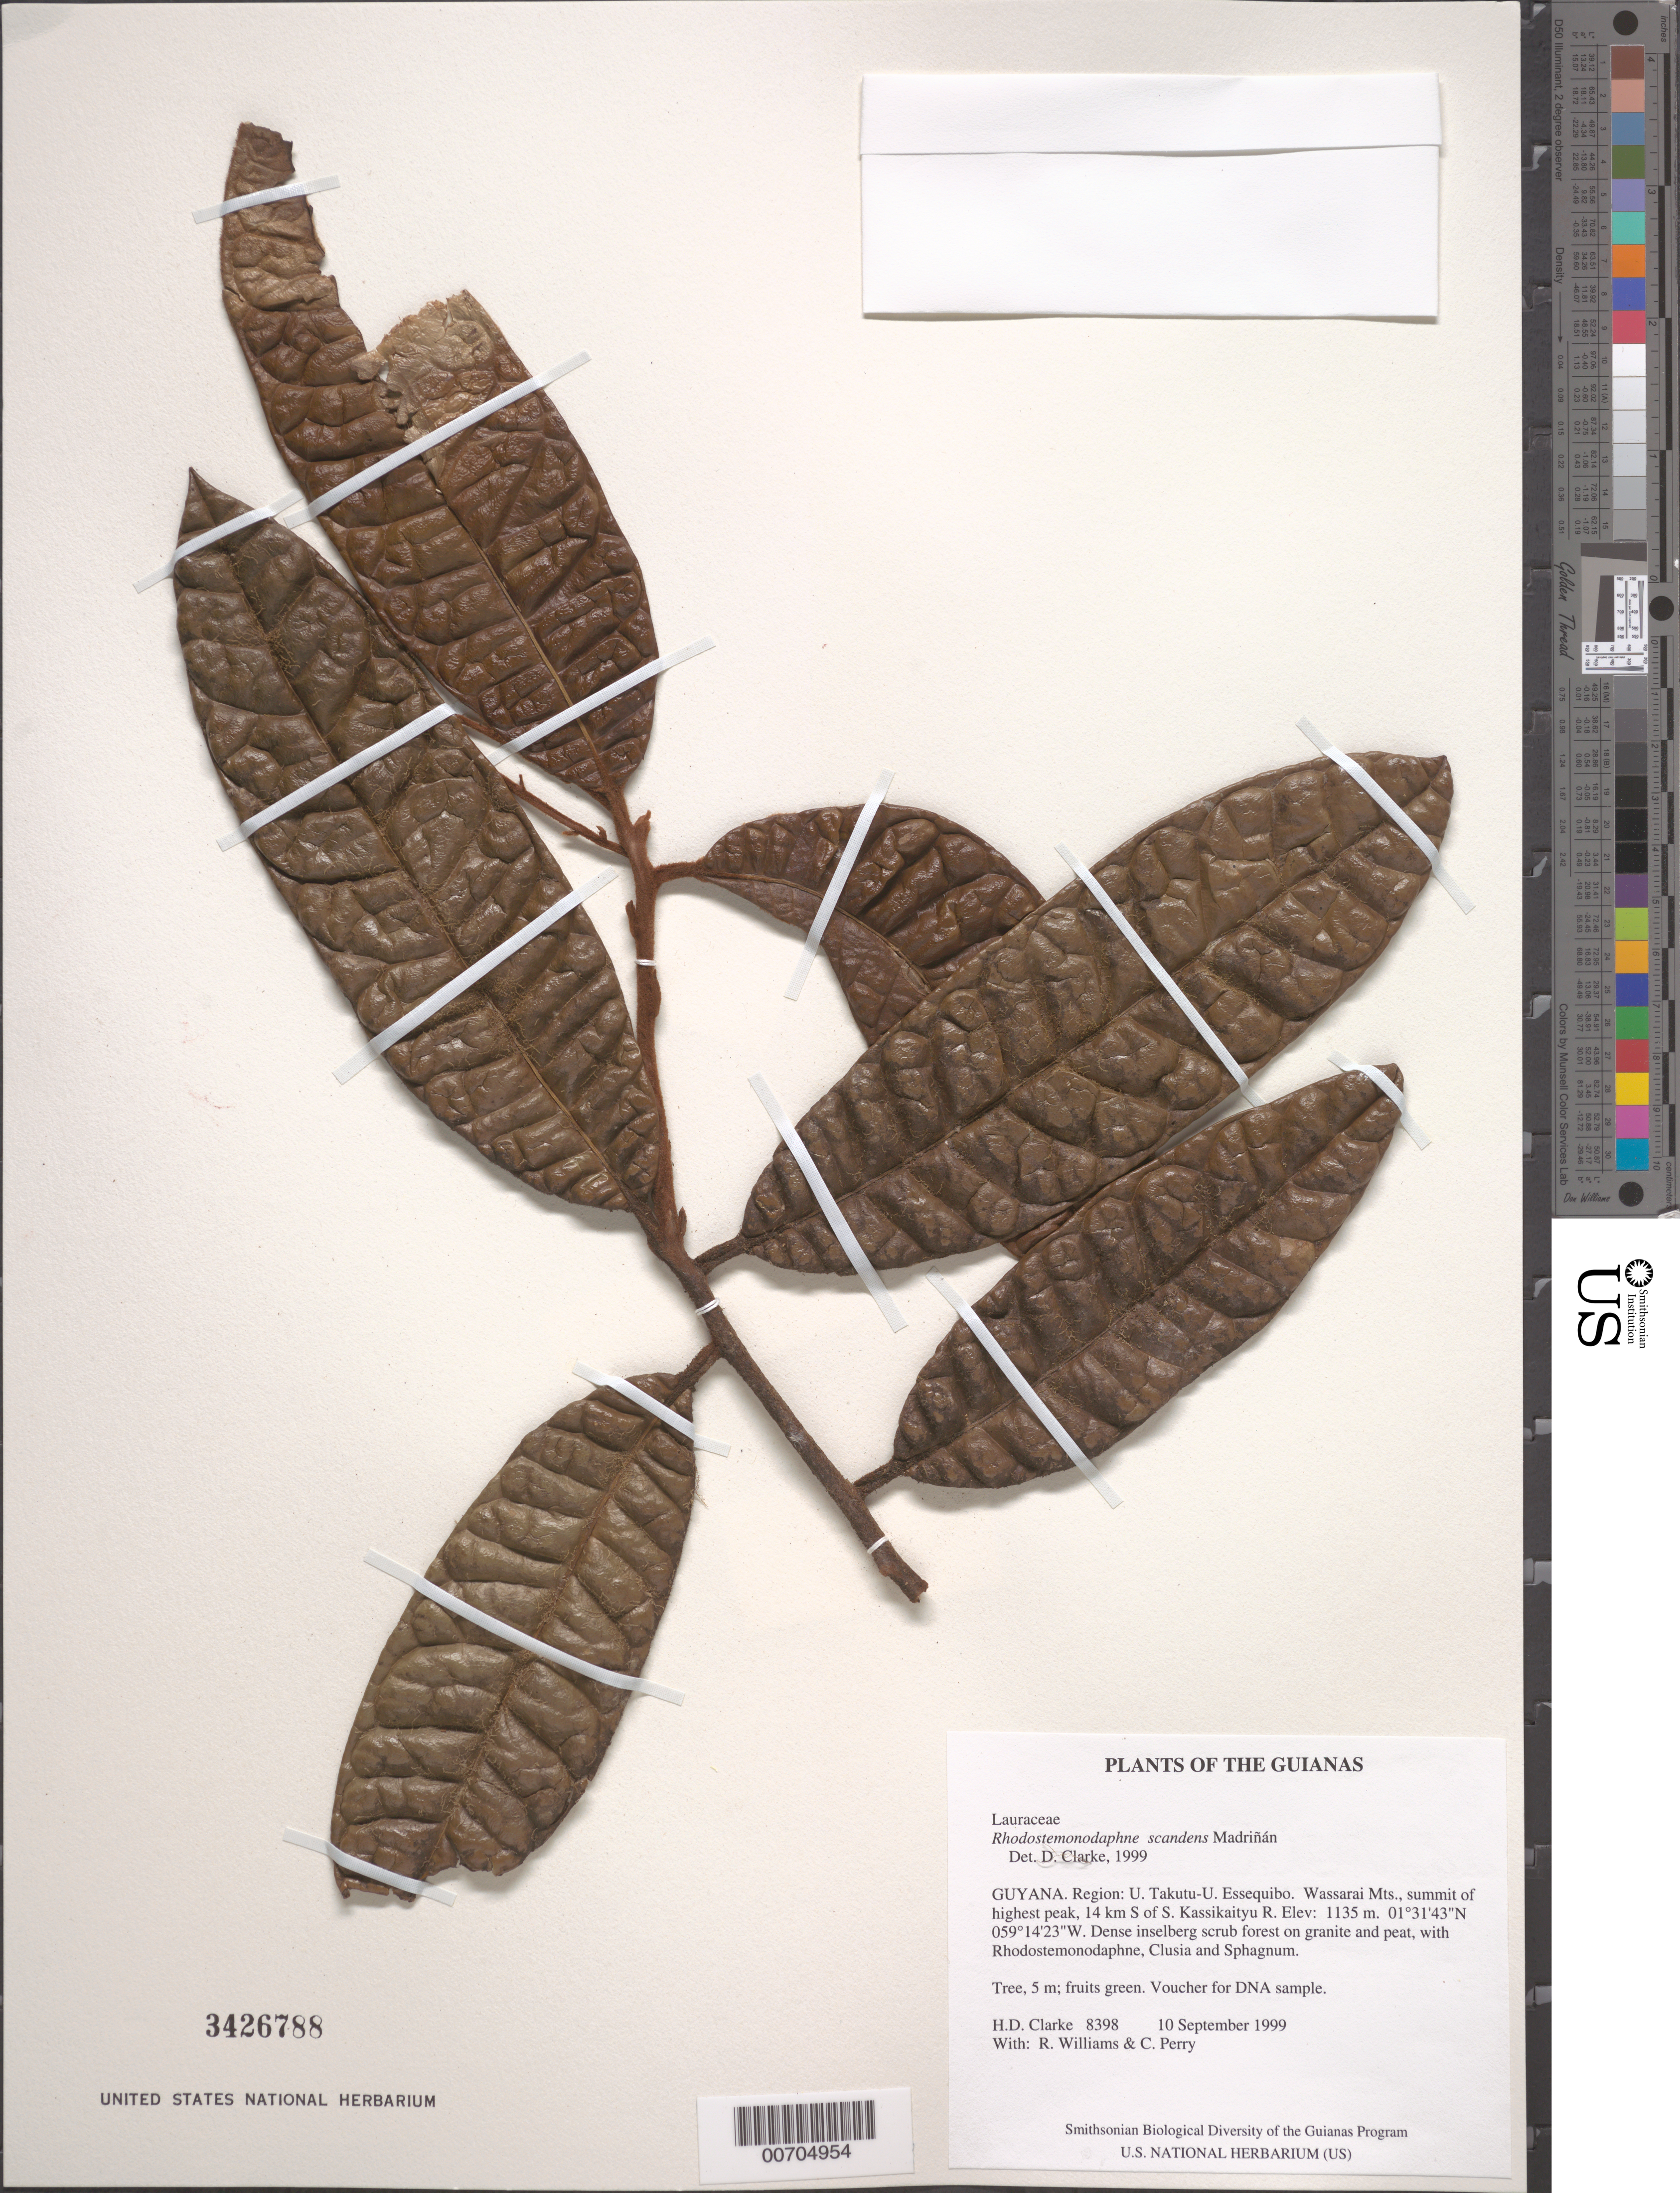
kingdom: Plantae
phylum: Tracheophyta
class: Magnoliopsida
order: Laurales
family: Lauraceae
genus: Rhodostemonodaphne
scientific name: Rhodostemonodaphne scandens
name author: Madriñán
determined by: Clarke, H. D., University of North Carolina (Asheville)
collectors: H. D. Clarke, R. Williams & C. Perry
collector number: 8398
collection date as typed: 10 September 1999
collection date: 1999-09-10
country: Guyana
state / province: U. Takutu-U. Essequibo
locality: Wassarai Mts., summit of highest peak, 14 km S of S. Kassikaityu R.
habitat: Dense inselberg scrub forest on granite and peat, with Rhodostemonodaphne, Clusia and Sphagnum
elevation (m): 1135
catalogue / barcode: US 3426788